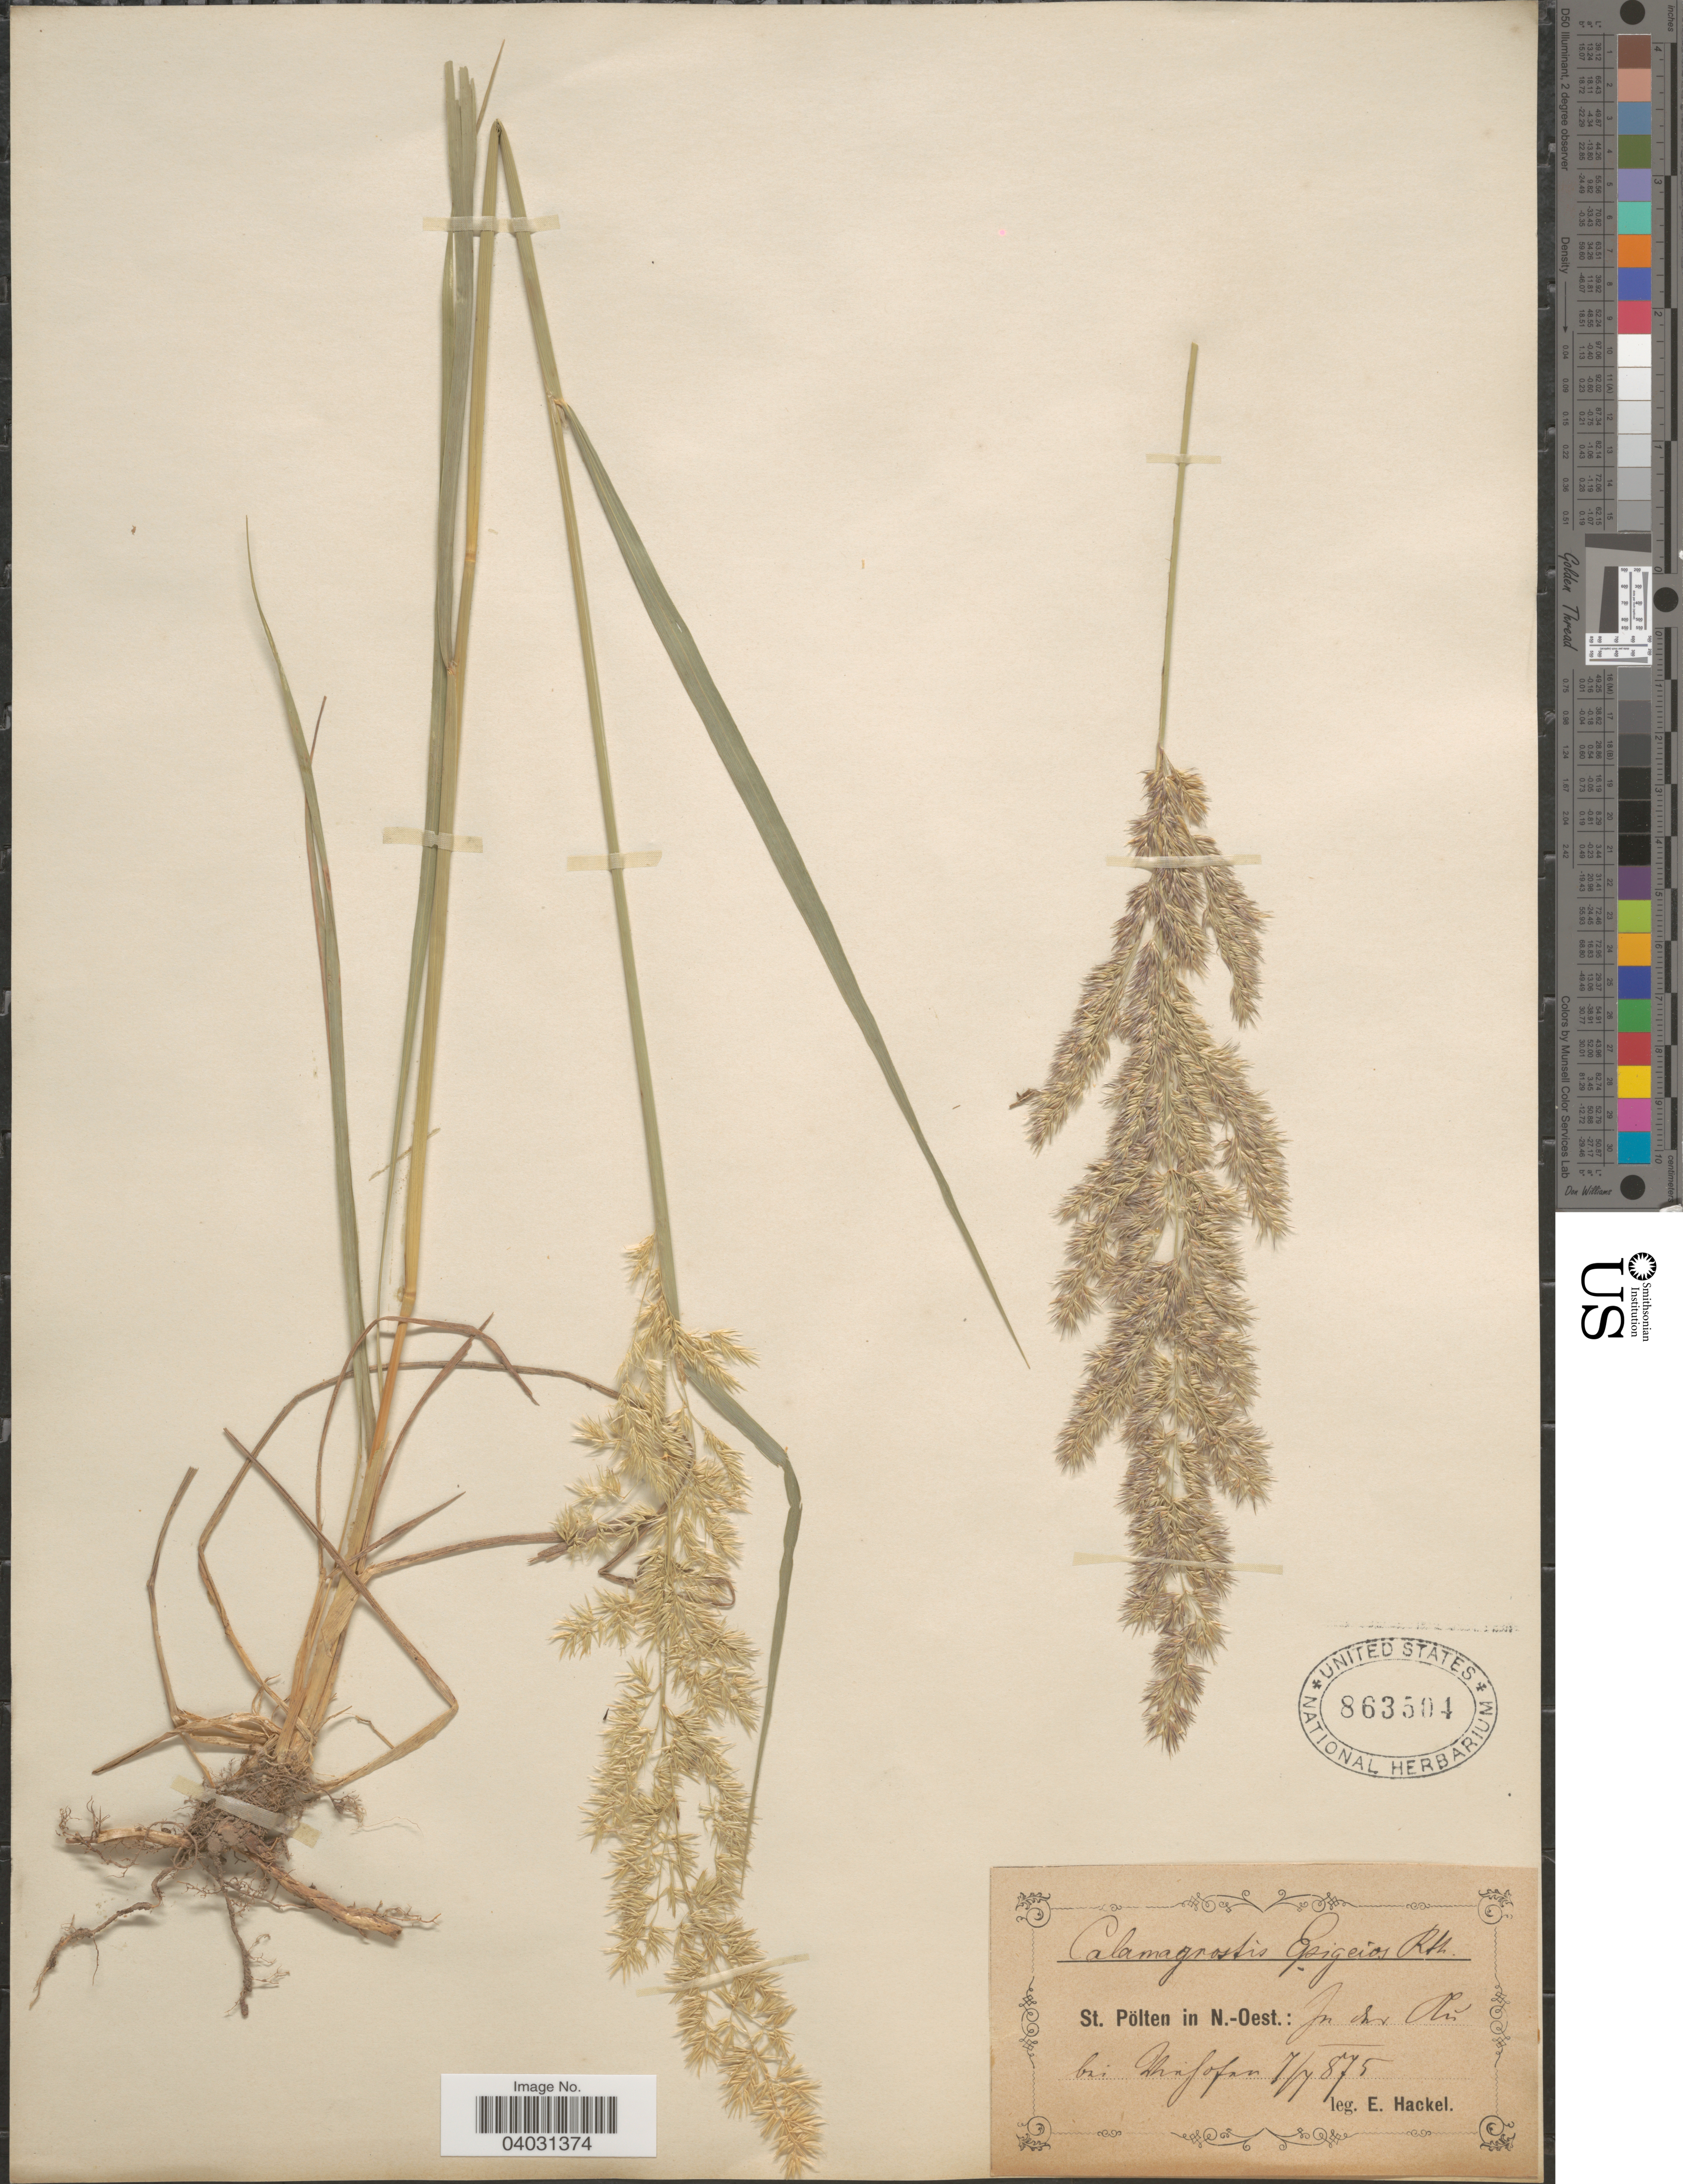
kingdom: Plantae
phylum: Tracheophyta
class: Liliopsida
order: Poales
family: Poaceae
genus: Calamagrostis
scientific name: Calamagrostis epigeios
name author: (L.) Roth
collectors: E. Hackel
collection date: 1875-07-07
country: Austria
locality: St. Pölten in N.-Oest.: In der Ru bei Chujofan. [interpreted]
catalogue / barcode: US 863504